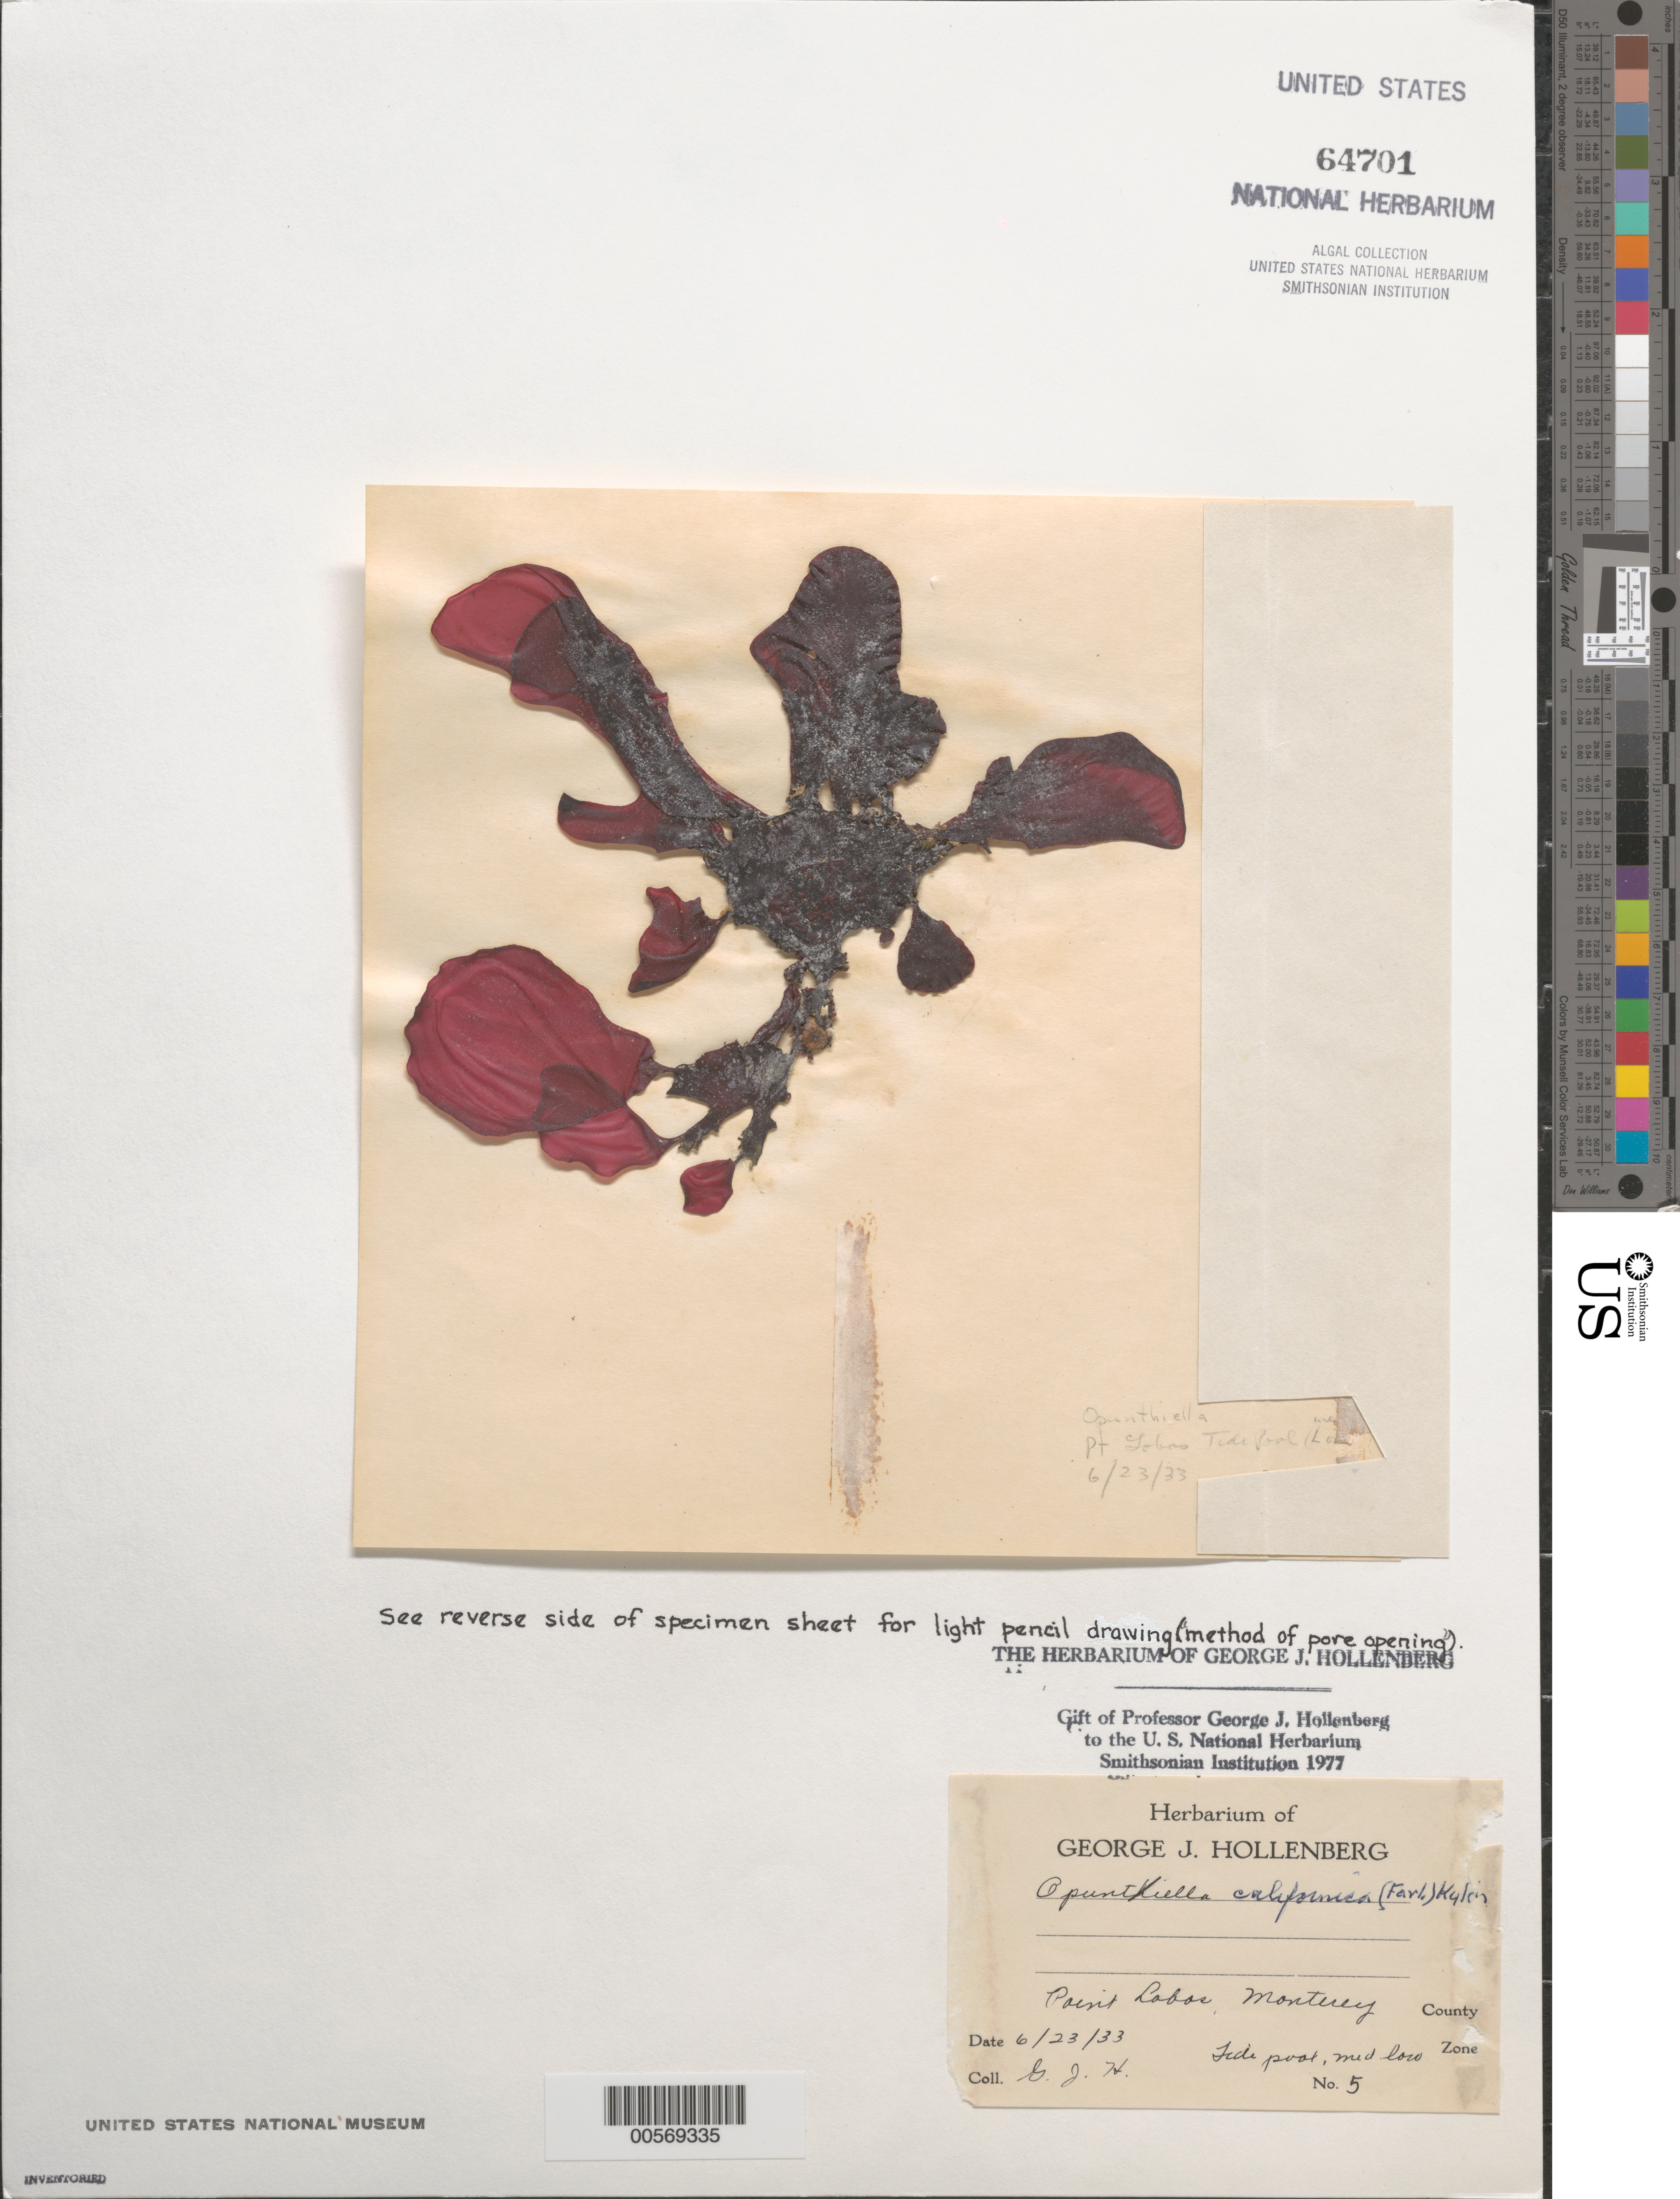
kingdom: Plantae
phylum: Rhodophyta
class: Florideophyceae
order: Gigartinales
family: Furcellariaceae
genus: Opuntiella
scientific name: Opuntiella californica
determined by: Hollenberg, George J.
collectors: G. Hollenberg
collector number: GJH 5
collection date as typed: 23 Jun 1933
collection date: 1933-06-23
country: United States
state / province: California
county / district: Monterey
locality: Point Lobos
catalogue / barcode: US 64701